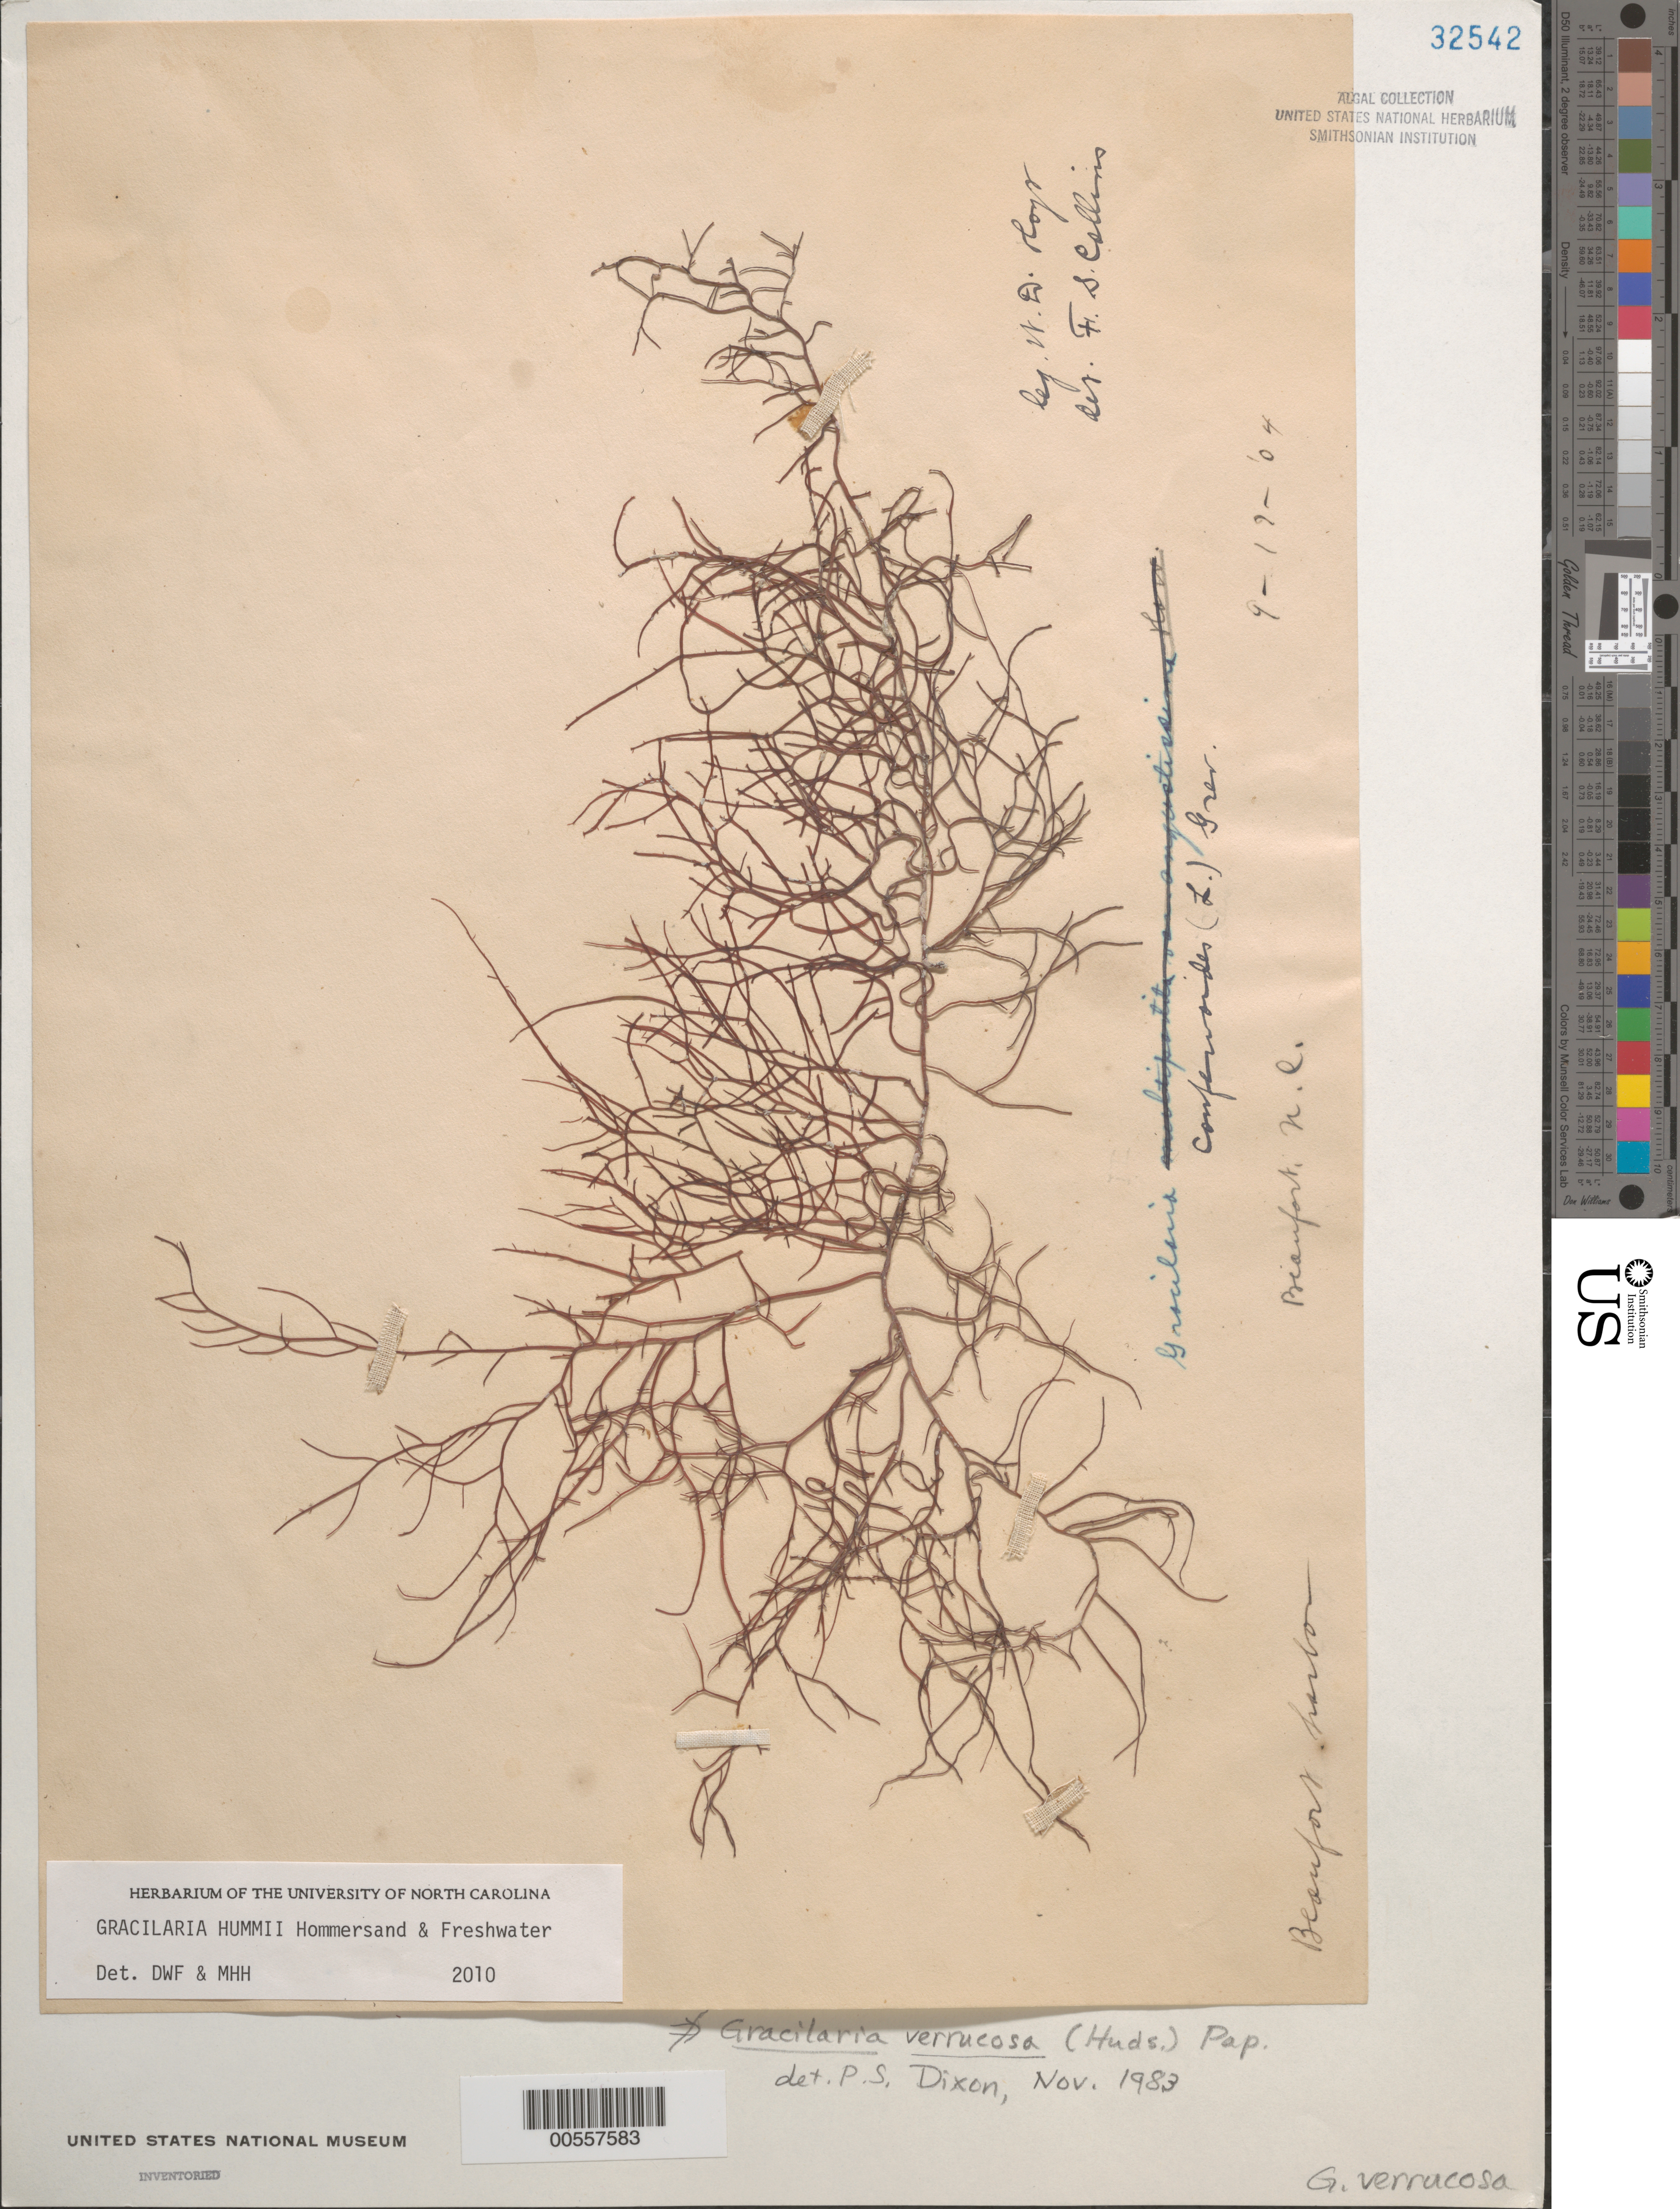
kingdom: Plantae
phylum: Rhodophyta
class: Florideophyceae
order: Gracilariales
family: Gracilariaceae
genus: Gracilaria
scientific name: Gracilaria hummii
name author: Hommers. & Freshwater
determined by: Freshwater, D. W.; Hommersand, M. H.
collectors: W. D. Hoyt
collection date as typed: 17 Sep 1904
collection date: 1904-09-17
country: United States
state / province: North Carolina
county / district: Carteret County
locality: Beaufort Harbor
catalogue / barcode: US 32542